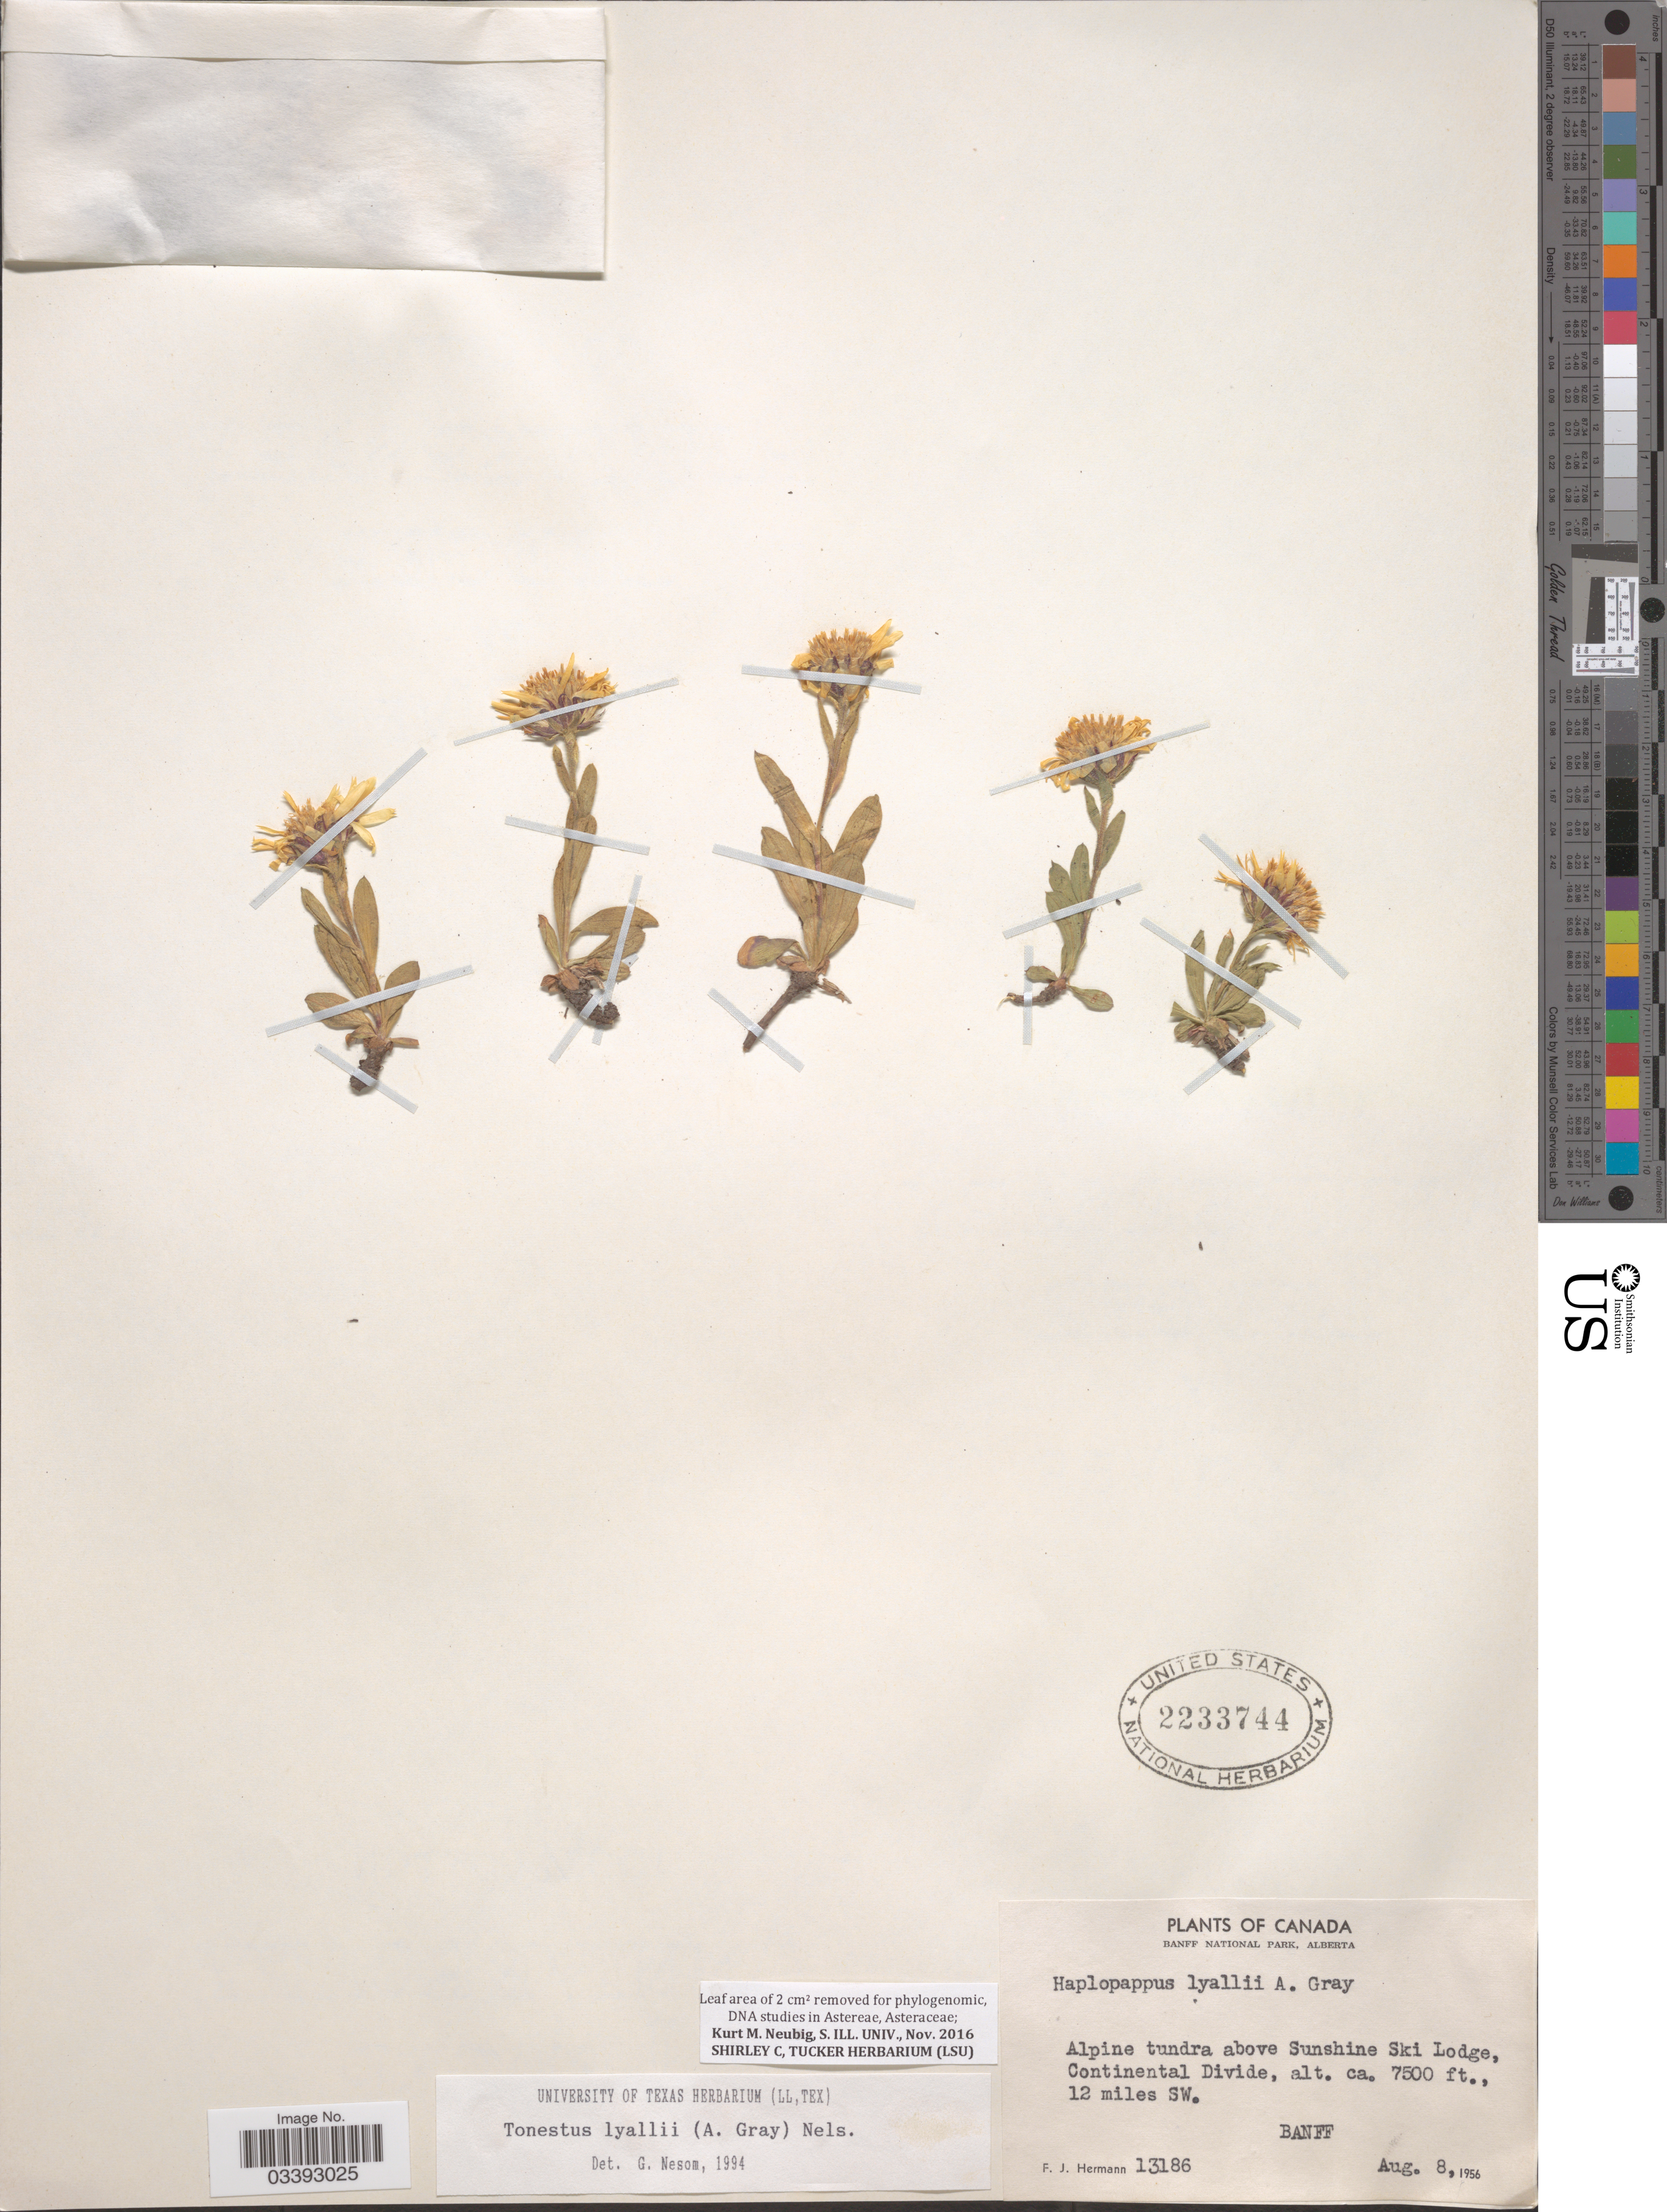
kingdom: Plantae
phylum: Tracheophyta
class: Magnoliopsida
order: Asterales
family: Asteraceae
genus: Tonestus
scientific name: Tonestus lyallii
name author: (A. Gray) A. Nelson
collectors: F. J. Hermann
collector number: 13186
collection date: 1956-08-08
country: Canada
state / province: Alberta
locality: Banff National Park. Alpine tundra above Sunshine Ski Lodge, Continental Divide, 12 miles SW. Banff.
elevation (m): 2286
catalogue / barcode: US 2233744